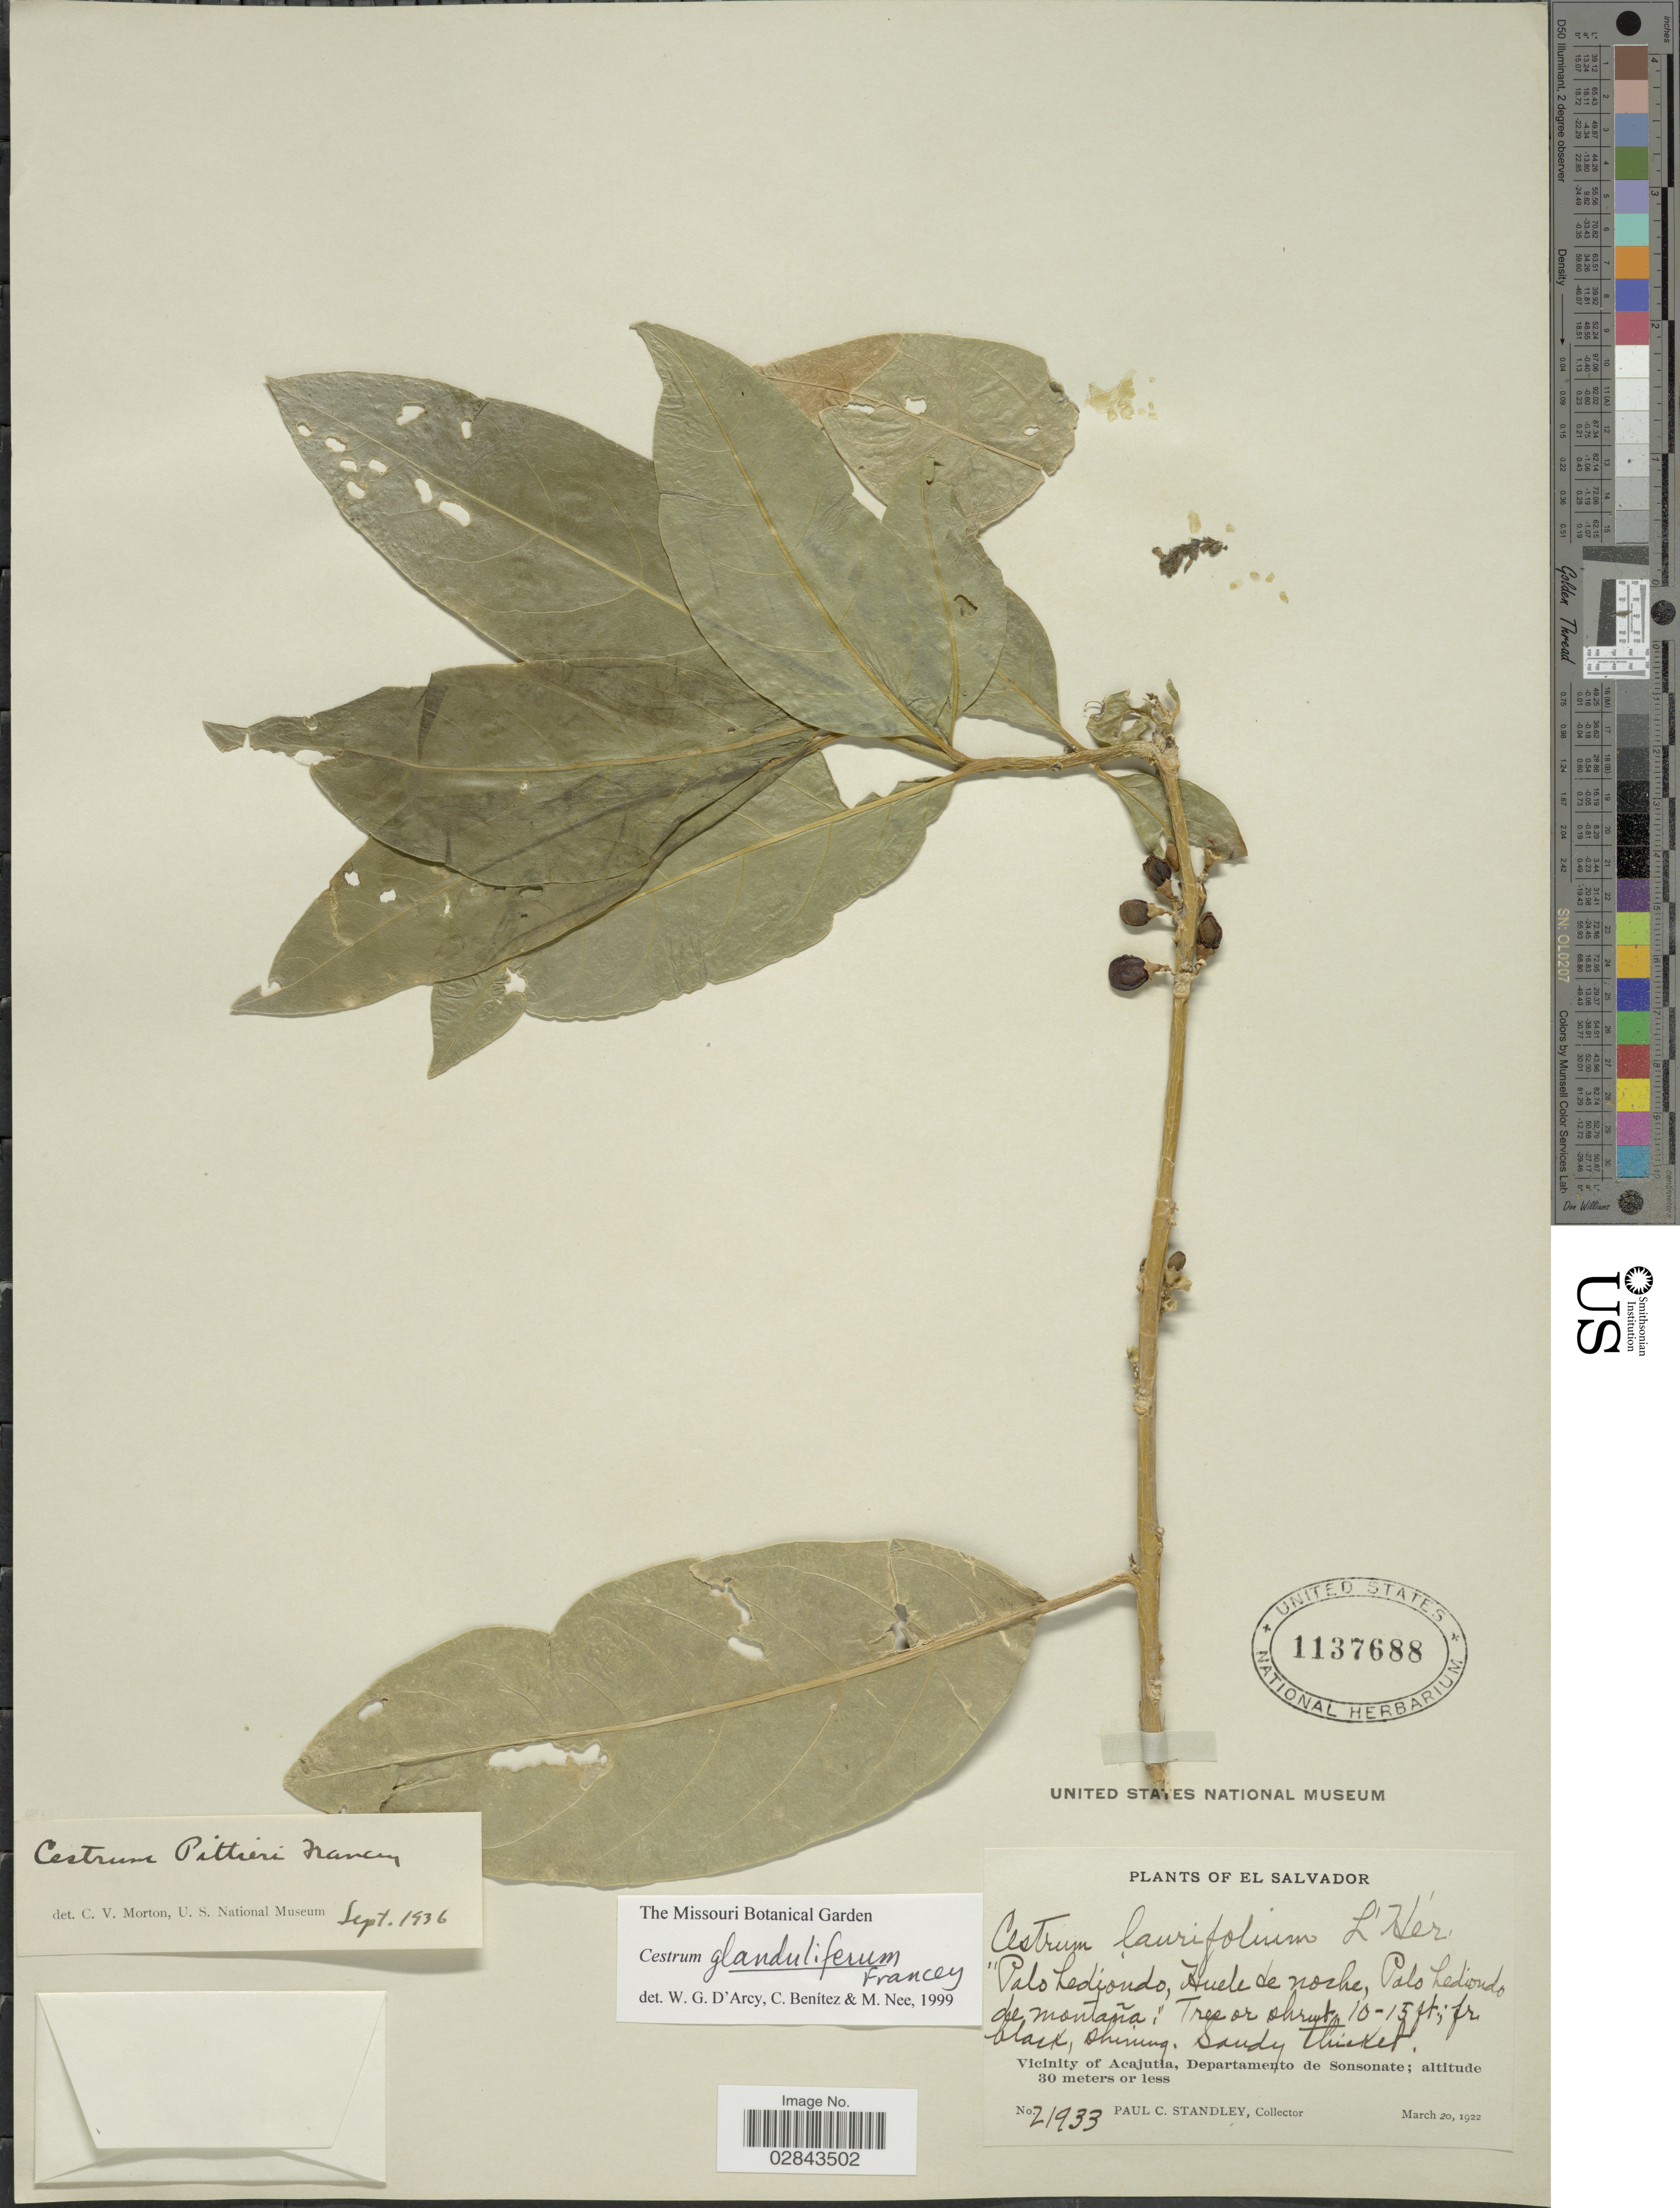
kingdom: Plantae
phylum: Tracheophyta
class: Magnoliopsida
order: Solanales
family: Solanaceae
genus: Cestrum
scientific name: Cestrum glanduliferum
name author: Kerber ex Francey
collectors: P. C. Standley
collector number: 21933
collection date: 1922-03-20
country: El Salvador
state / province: Sonsonate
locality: Vicinity of Acajutia, Departamento de Sonsonate.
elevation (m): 30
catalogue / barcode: US 1137688